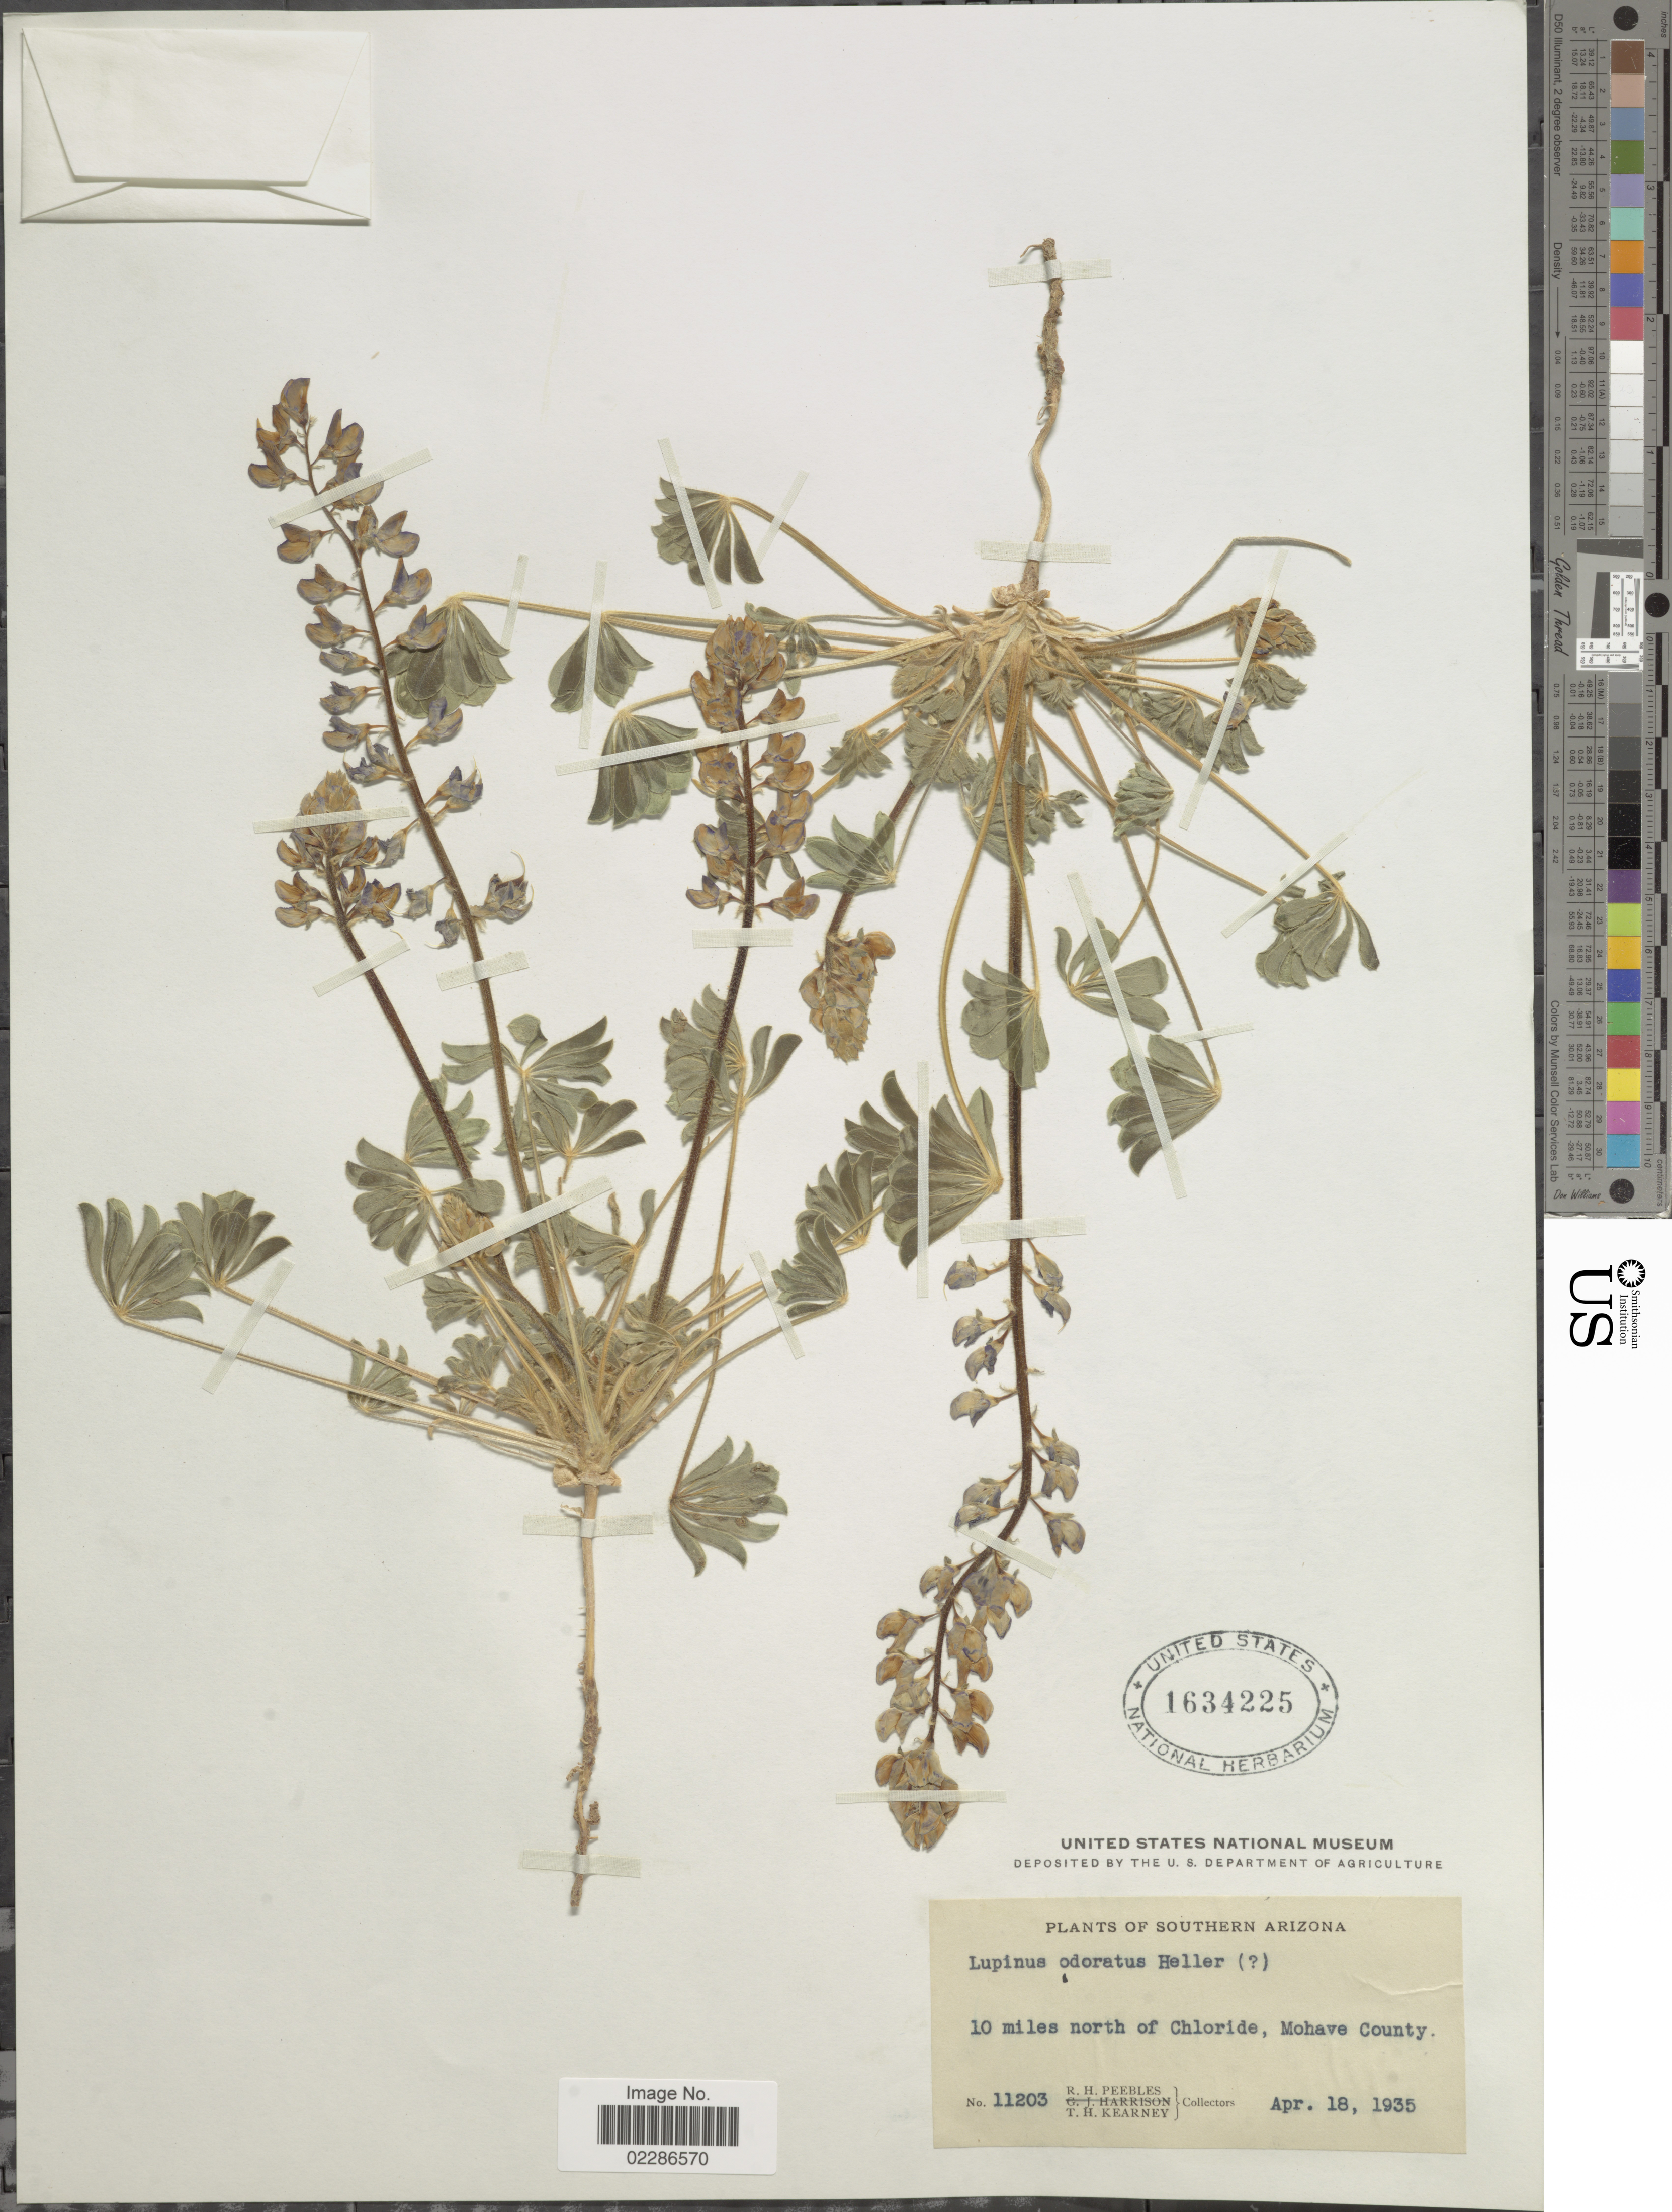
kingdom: Plantae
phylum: Tracheophyta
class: Magnoliopsida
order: Fabales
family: Fabaceae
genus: Lupinus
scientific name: Lupinus odoratus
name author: A. Heller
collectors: R. H. Peebles & T. H. Kearney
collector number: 11203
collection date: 1938-04-18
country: United States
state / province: Arizona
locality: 10 miles north of Chloride, Mohave County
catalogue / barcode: US 1634225